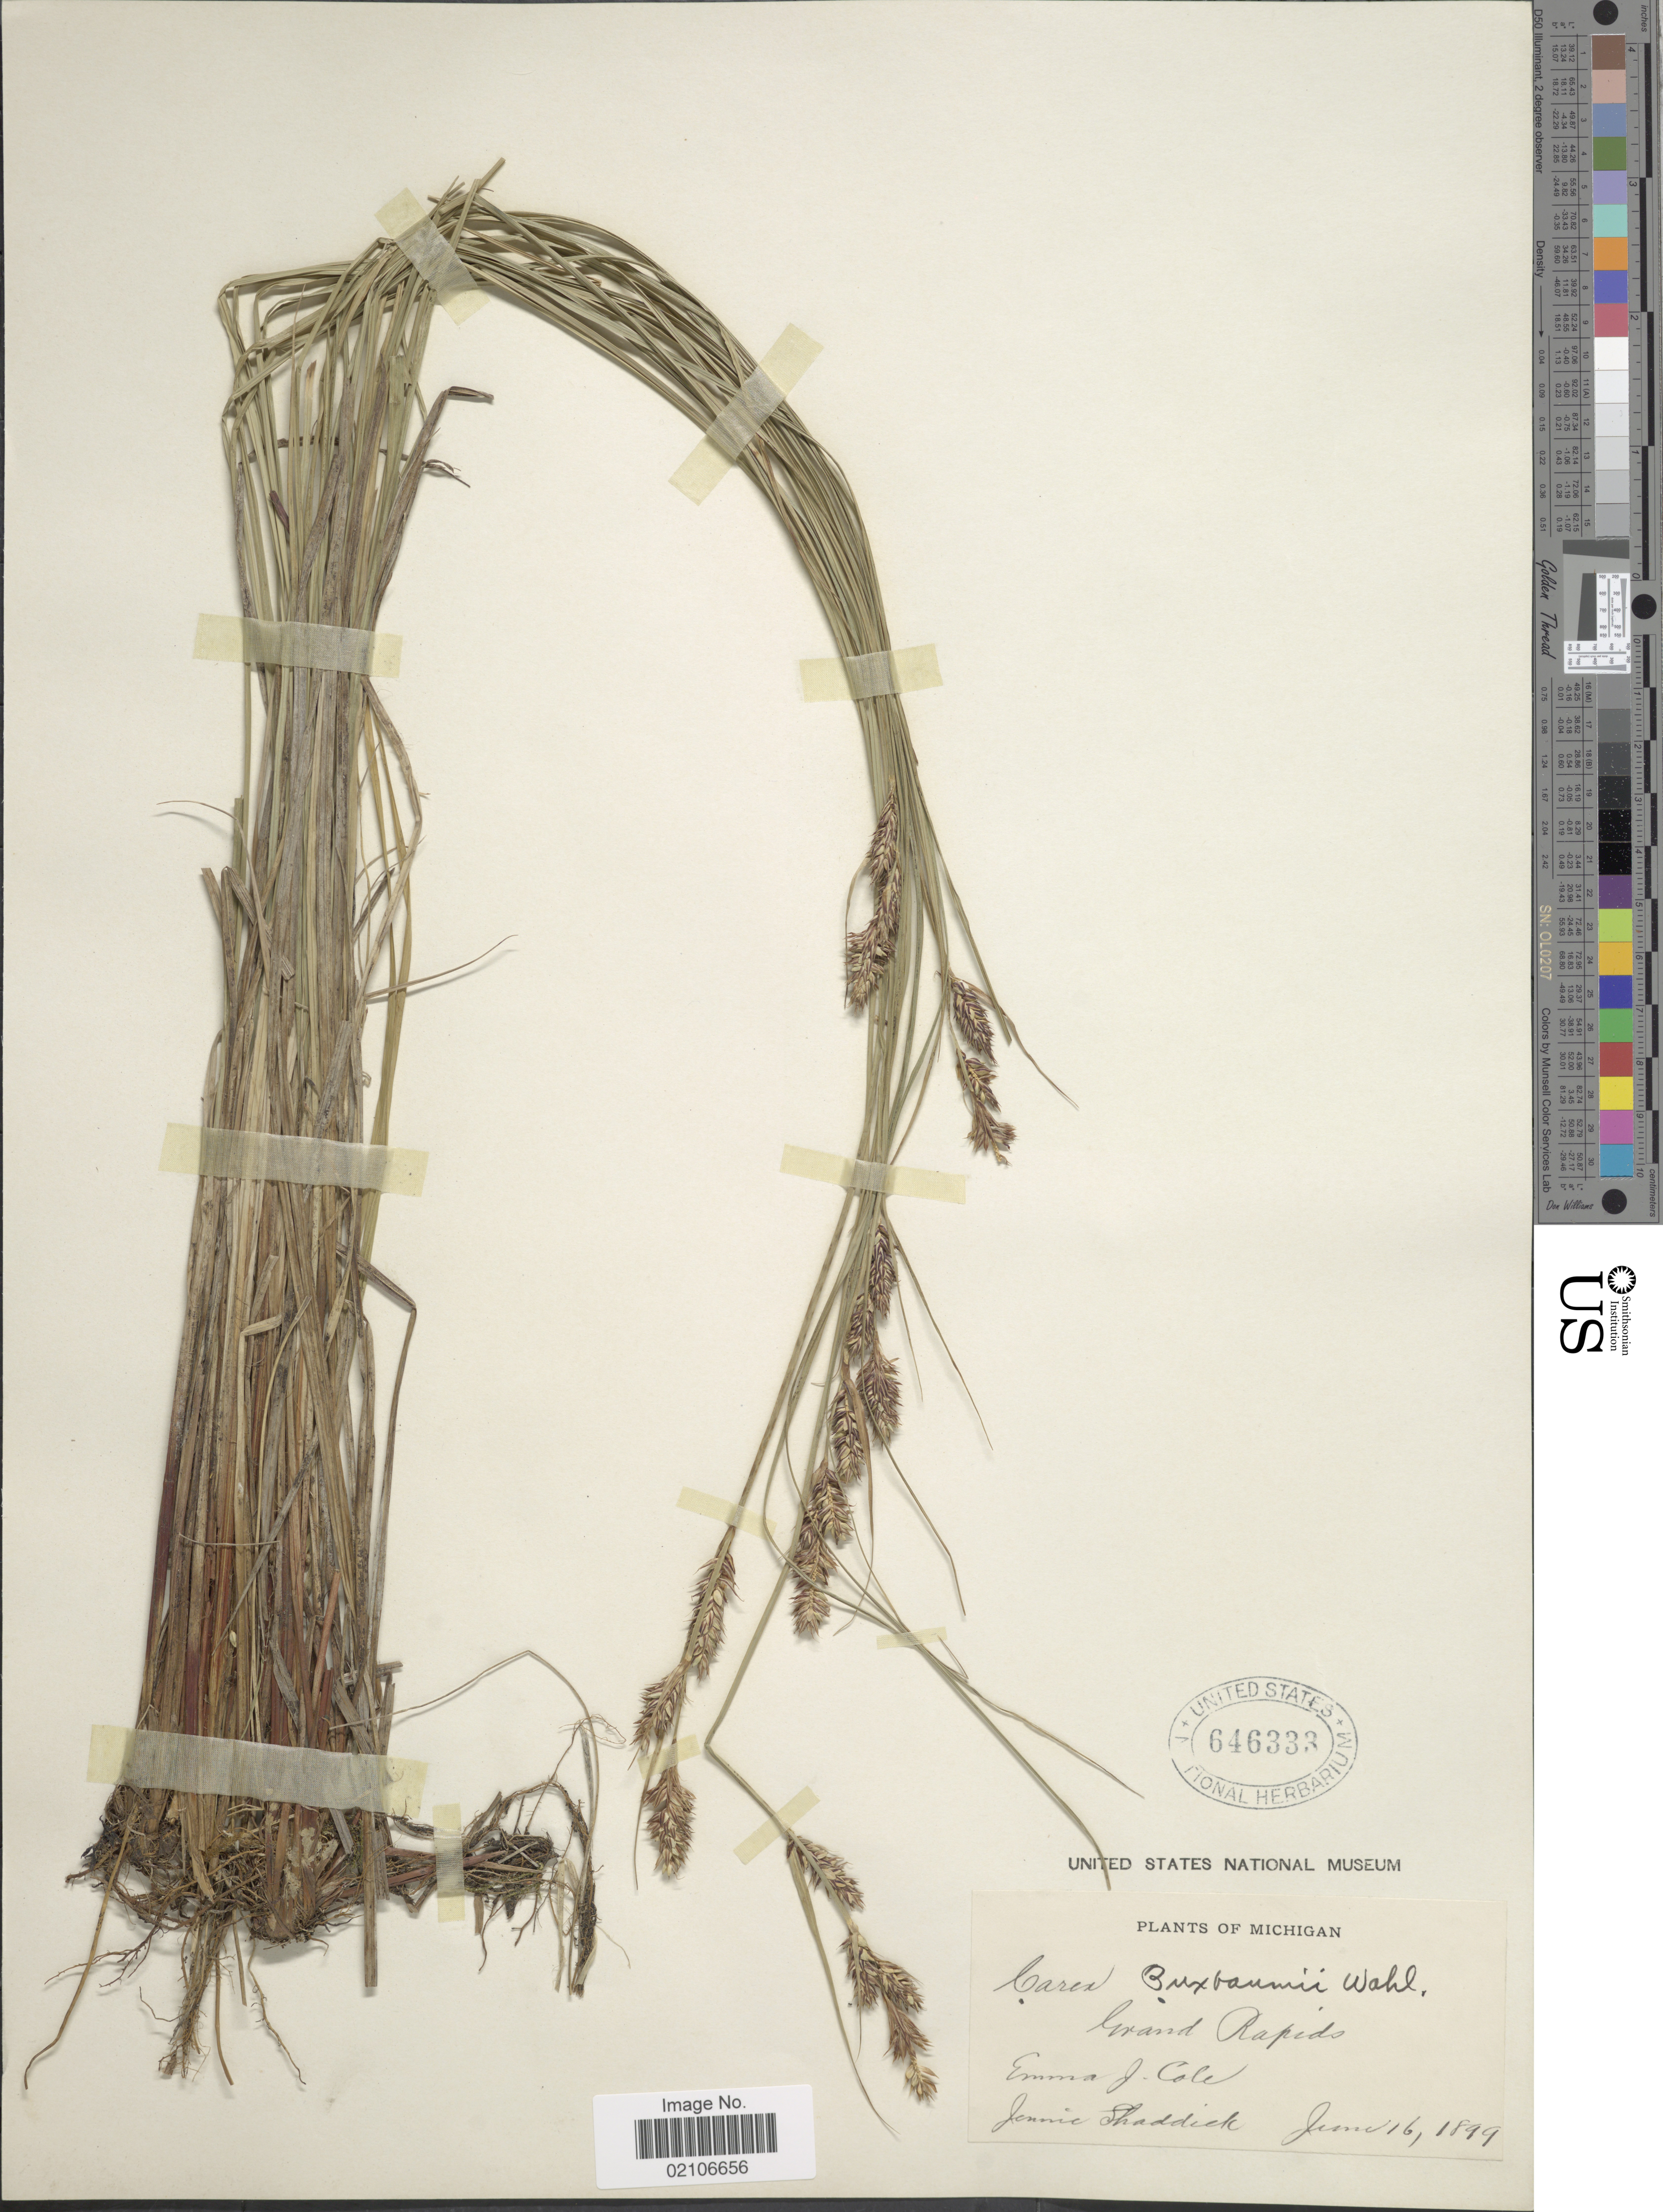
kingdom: Plantae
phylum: Tracheophyta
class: Liliopsida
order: Poales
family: Cyperaceae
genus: Carex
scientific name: Carex buxbaumii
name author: Wahlenb.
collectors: E. Cole & J. Shaddick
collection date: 1899-06-16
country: United States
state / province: Michigan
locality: Grand Rapids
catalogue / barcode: US 646333